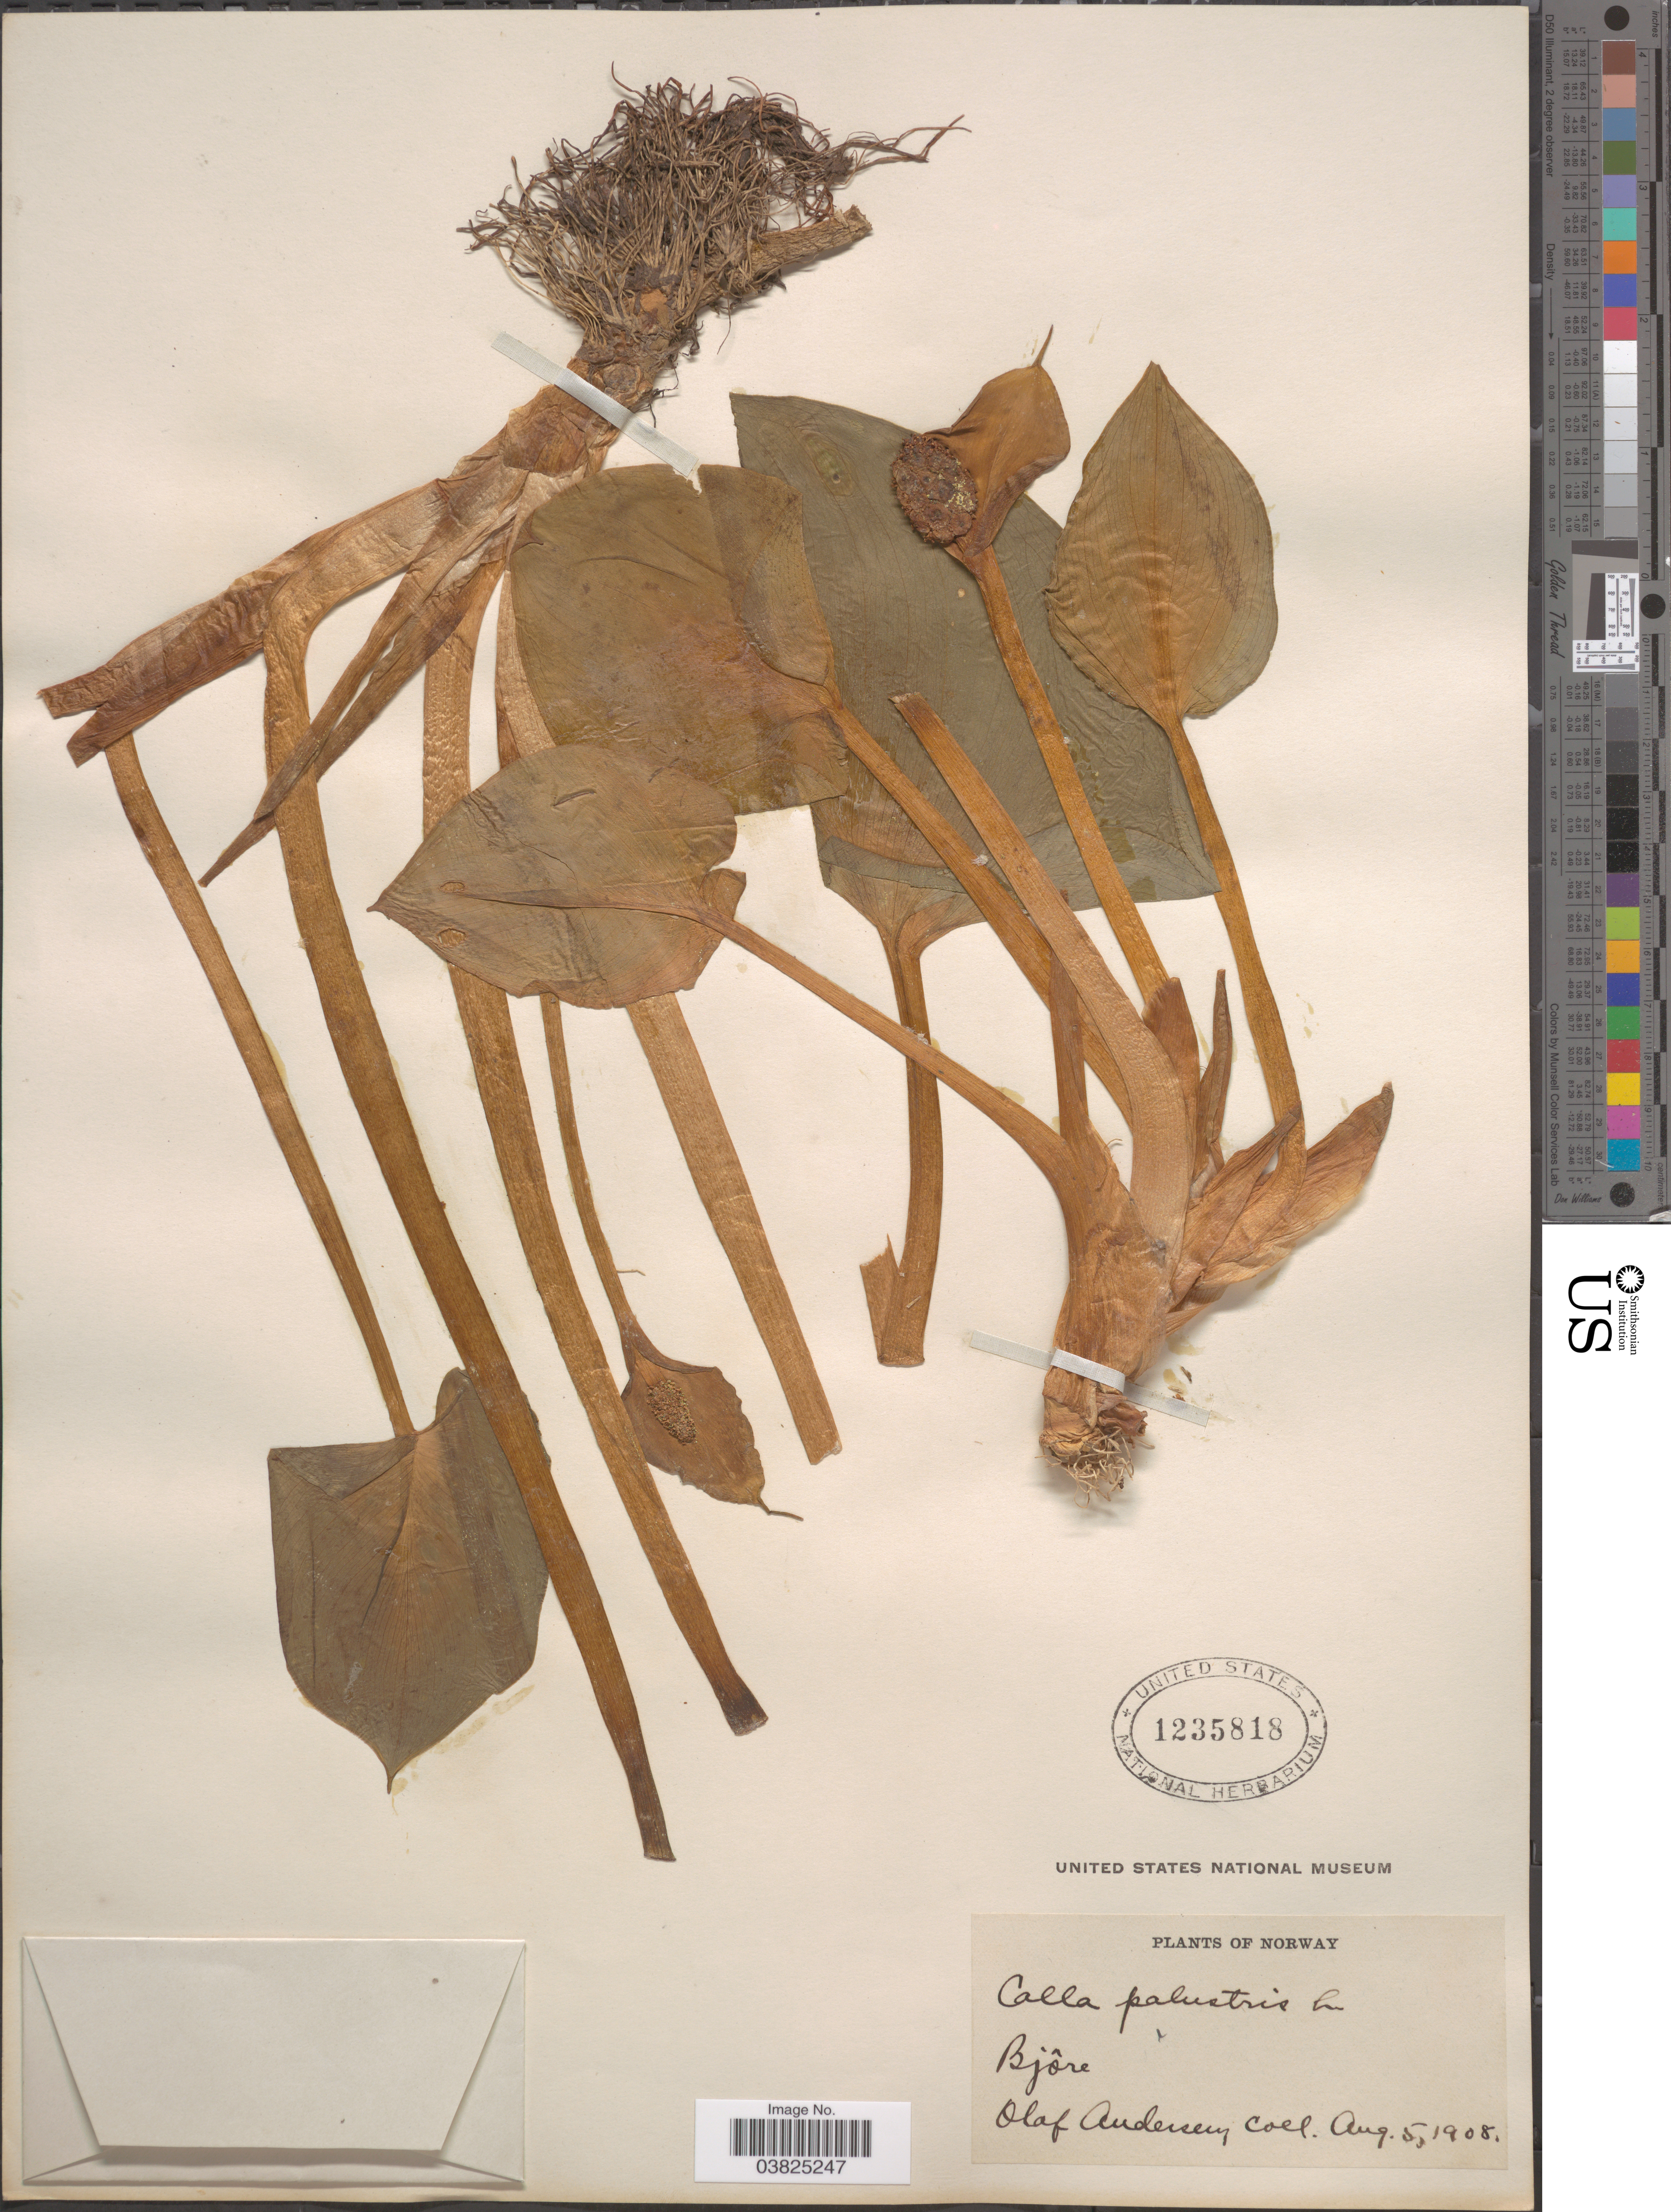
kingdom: Plantae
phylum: Tracheophyta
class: Liliopsida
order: Alismatales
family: Araceae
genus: Calla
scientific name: Calla palustris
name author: L.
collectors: O. Andersen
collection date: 1908-08-05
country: Norway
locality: Bjôre.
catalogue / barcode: US 1235818